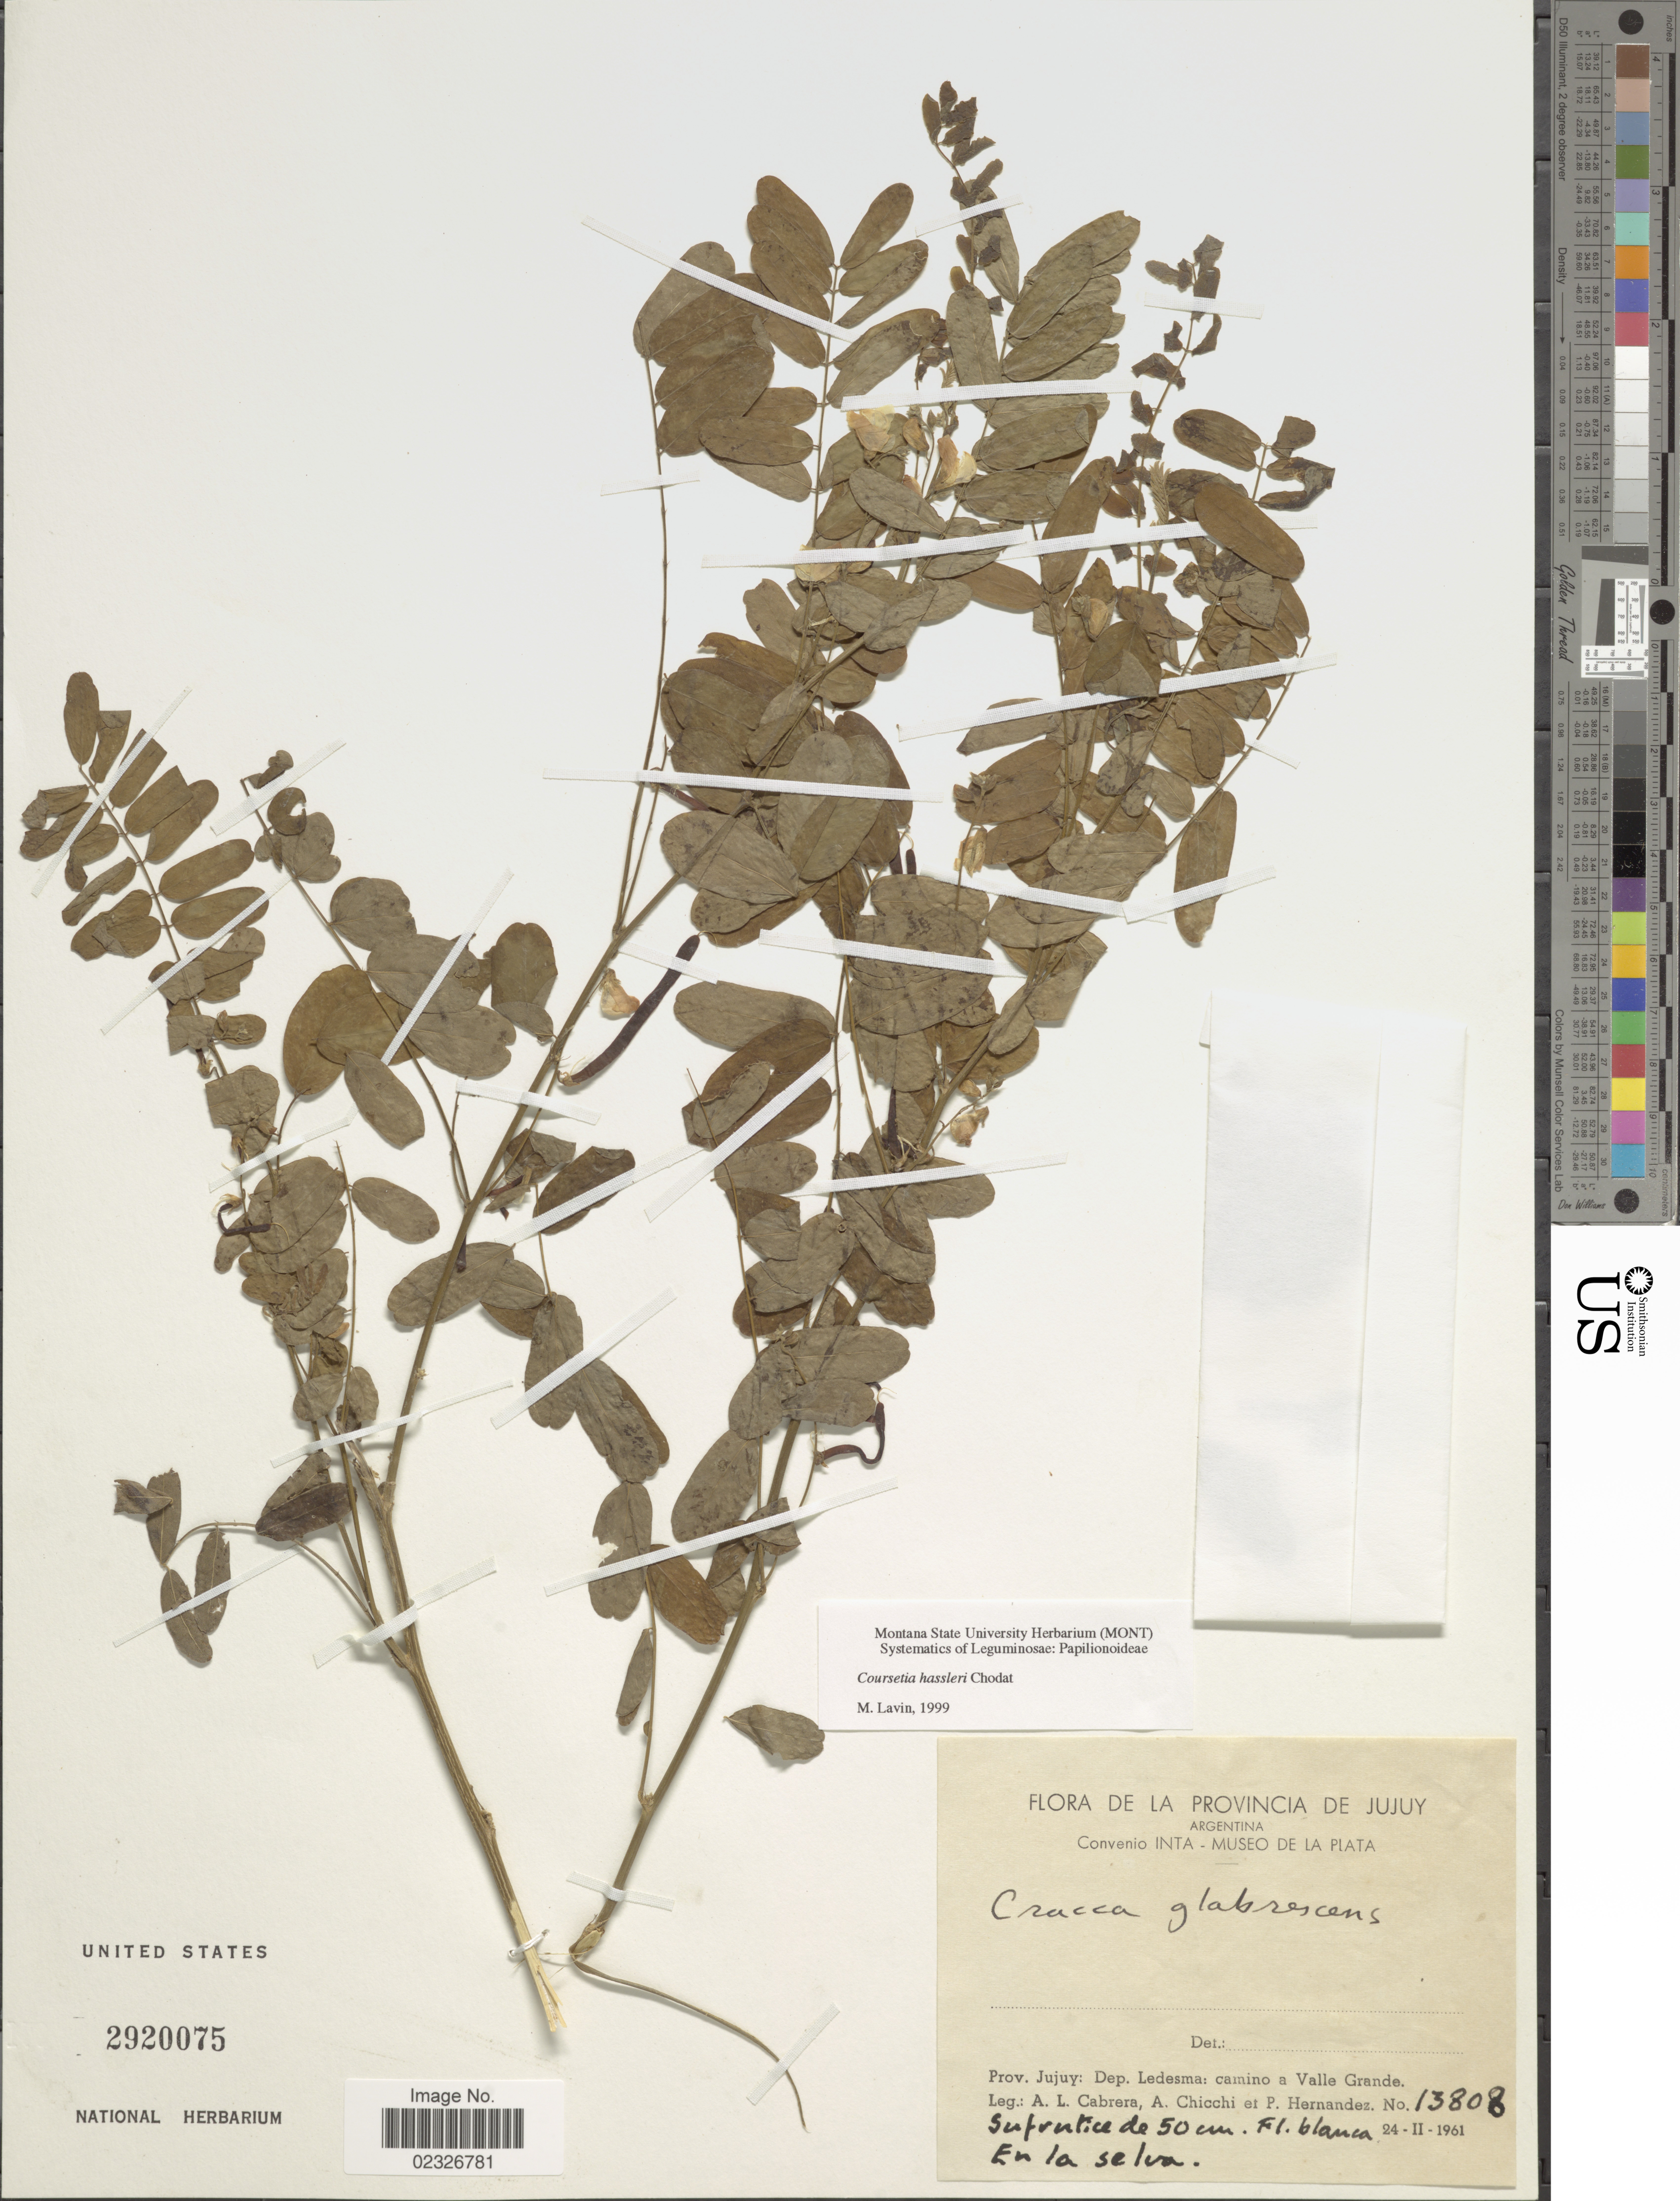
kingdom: Plantae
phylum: Tracheophyta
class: Magnoliopsida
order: Fabales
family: Fabaceae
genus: Coursetia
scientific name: Coursetia hassleri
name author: Chodat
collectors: A. L. Cabrera, A. Chicchi & P. Hernandez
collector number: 13808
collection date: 1961-02-24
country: Argentina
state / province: Jujuy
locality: Prov. Jujuy: Dep. Ledesma: camino a Valle Grande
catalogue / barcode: US 2920075